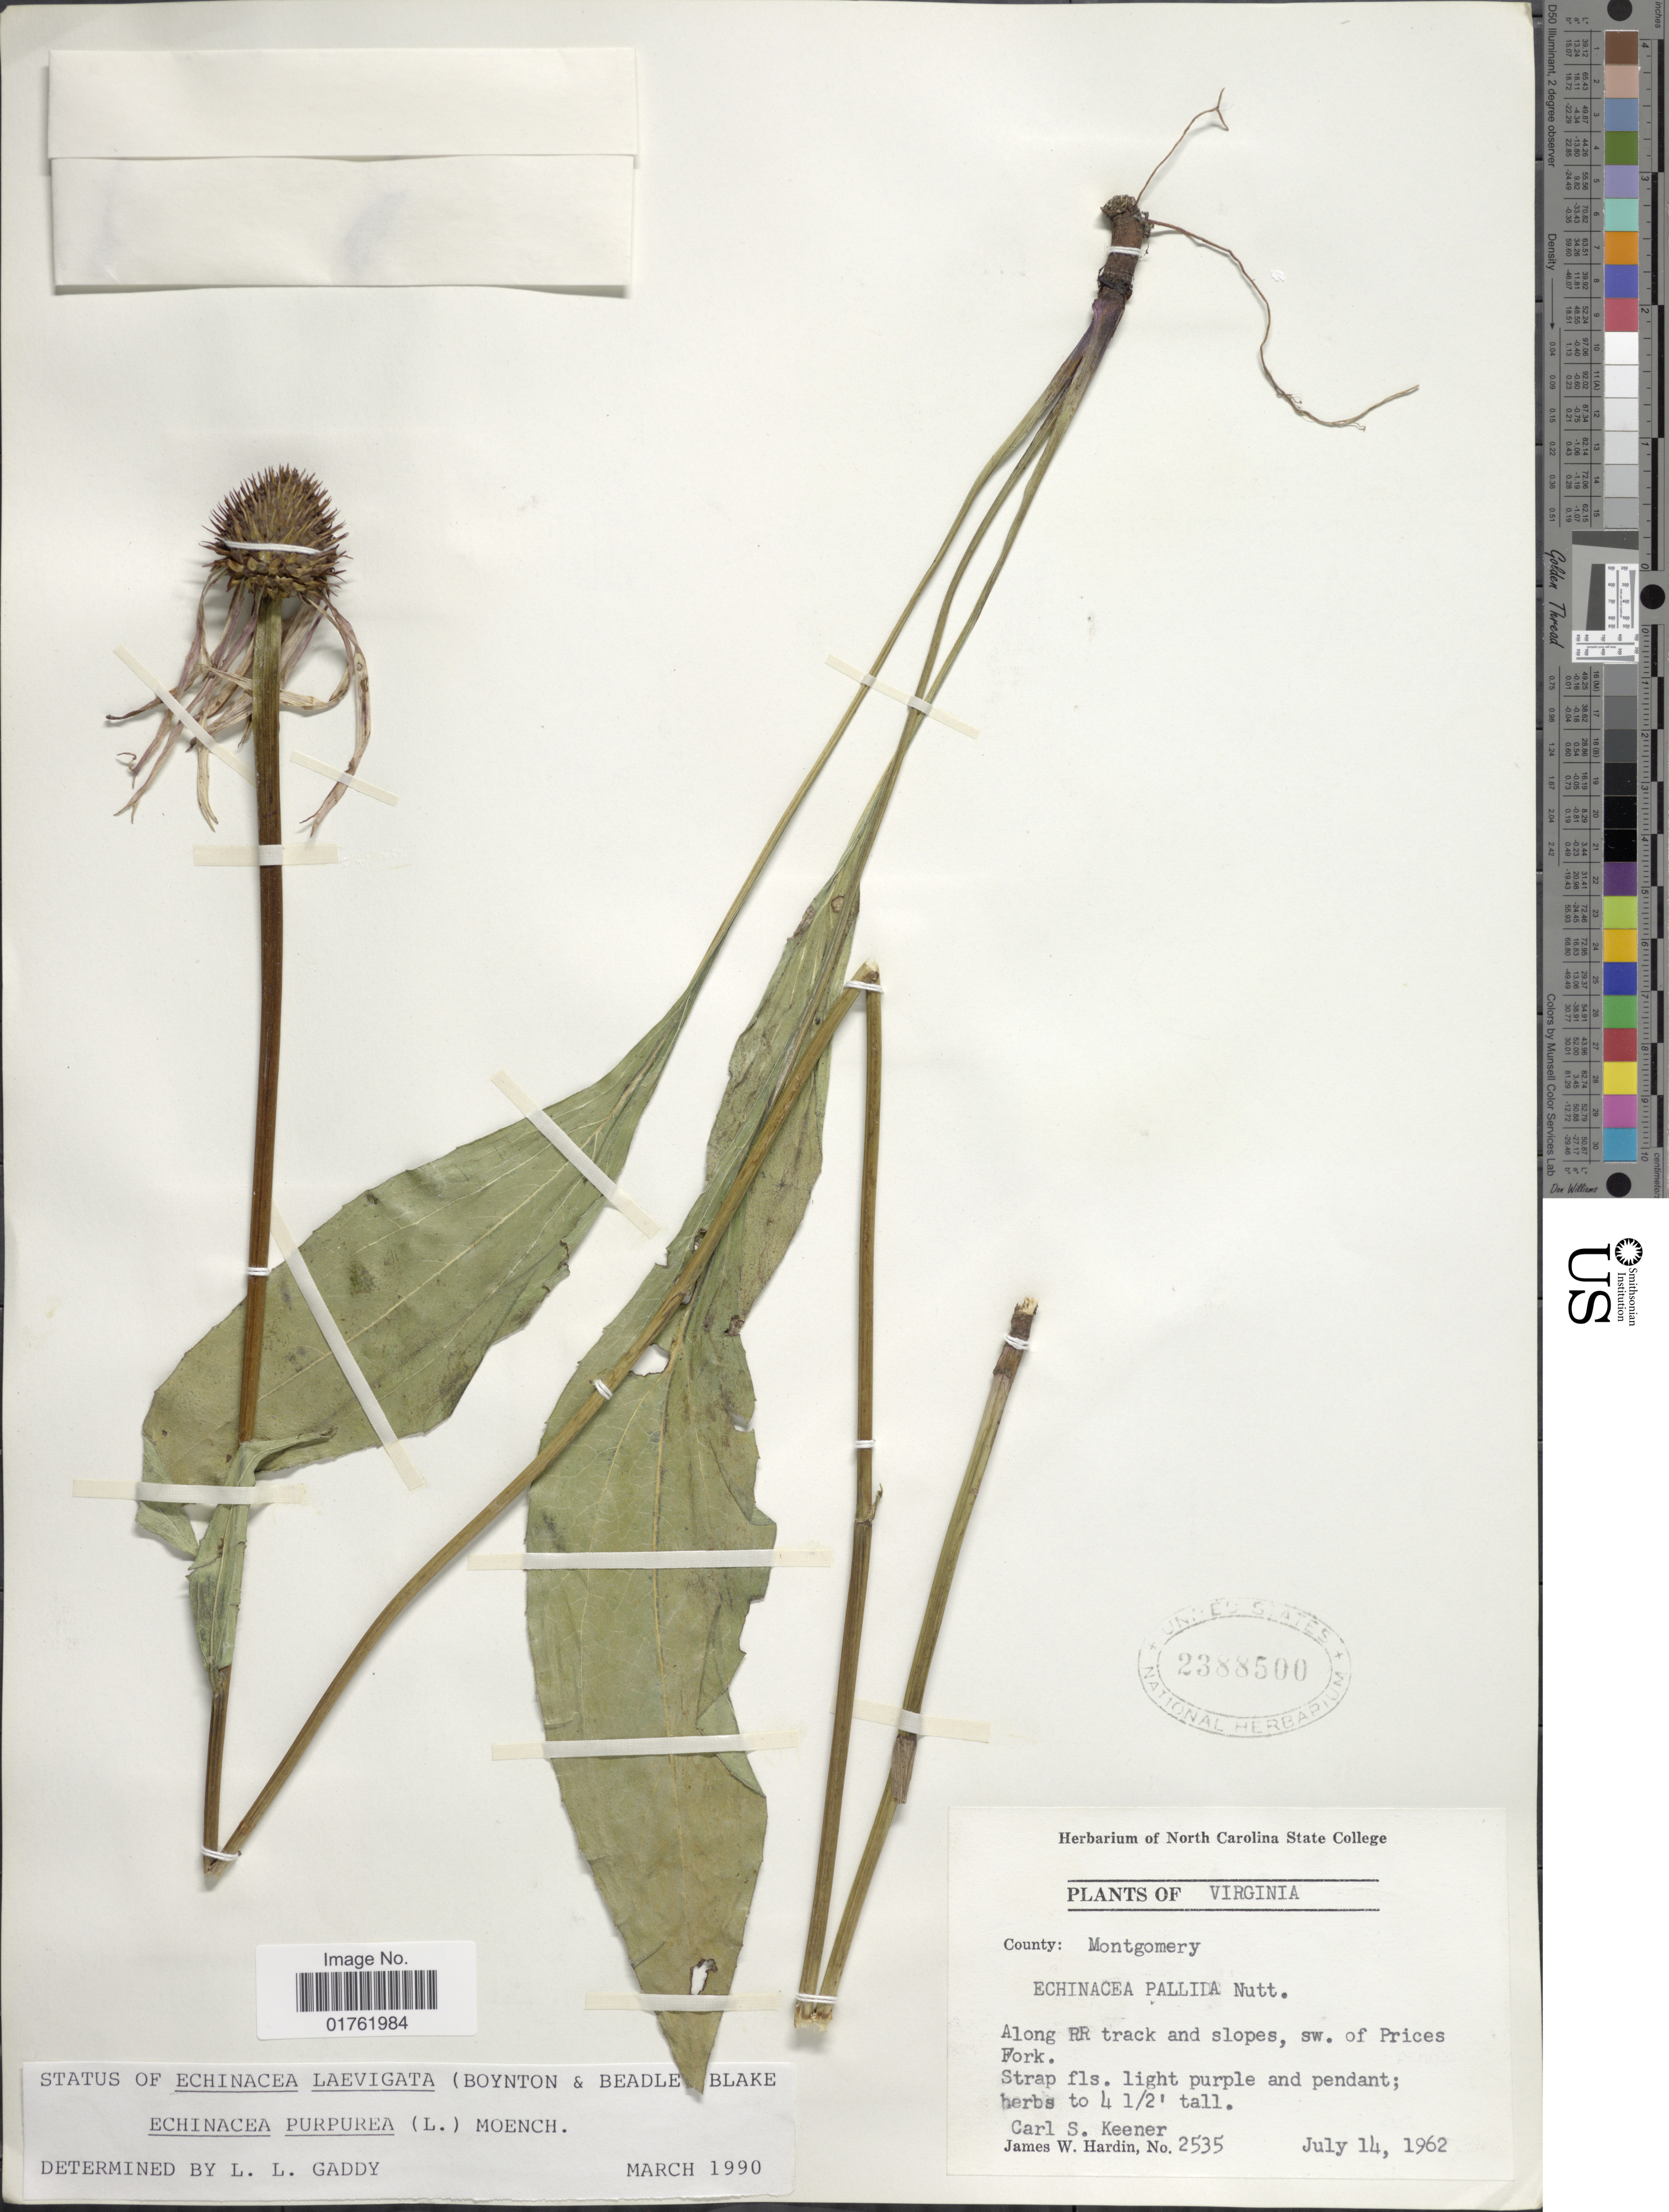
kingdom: Plantae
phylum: Tracheophyta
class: Magnoliopsida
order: Asterales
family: Asteraceae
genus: Echinacea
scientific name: Echinacea purpurea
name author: (L.) Moench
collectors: C. Keener & J. W. Hardin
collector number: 2535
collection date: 1962-07-14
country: United States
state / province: Virginia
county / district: Montgomery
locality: Along RR track and slopes, sw of Prices Fork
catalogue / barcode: US 2388500